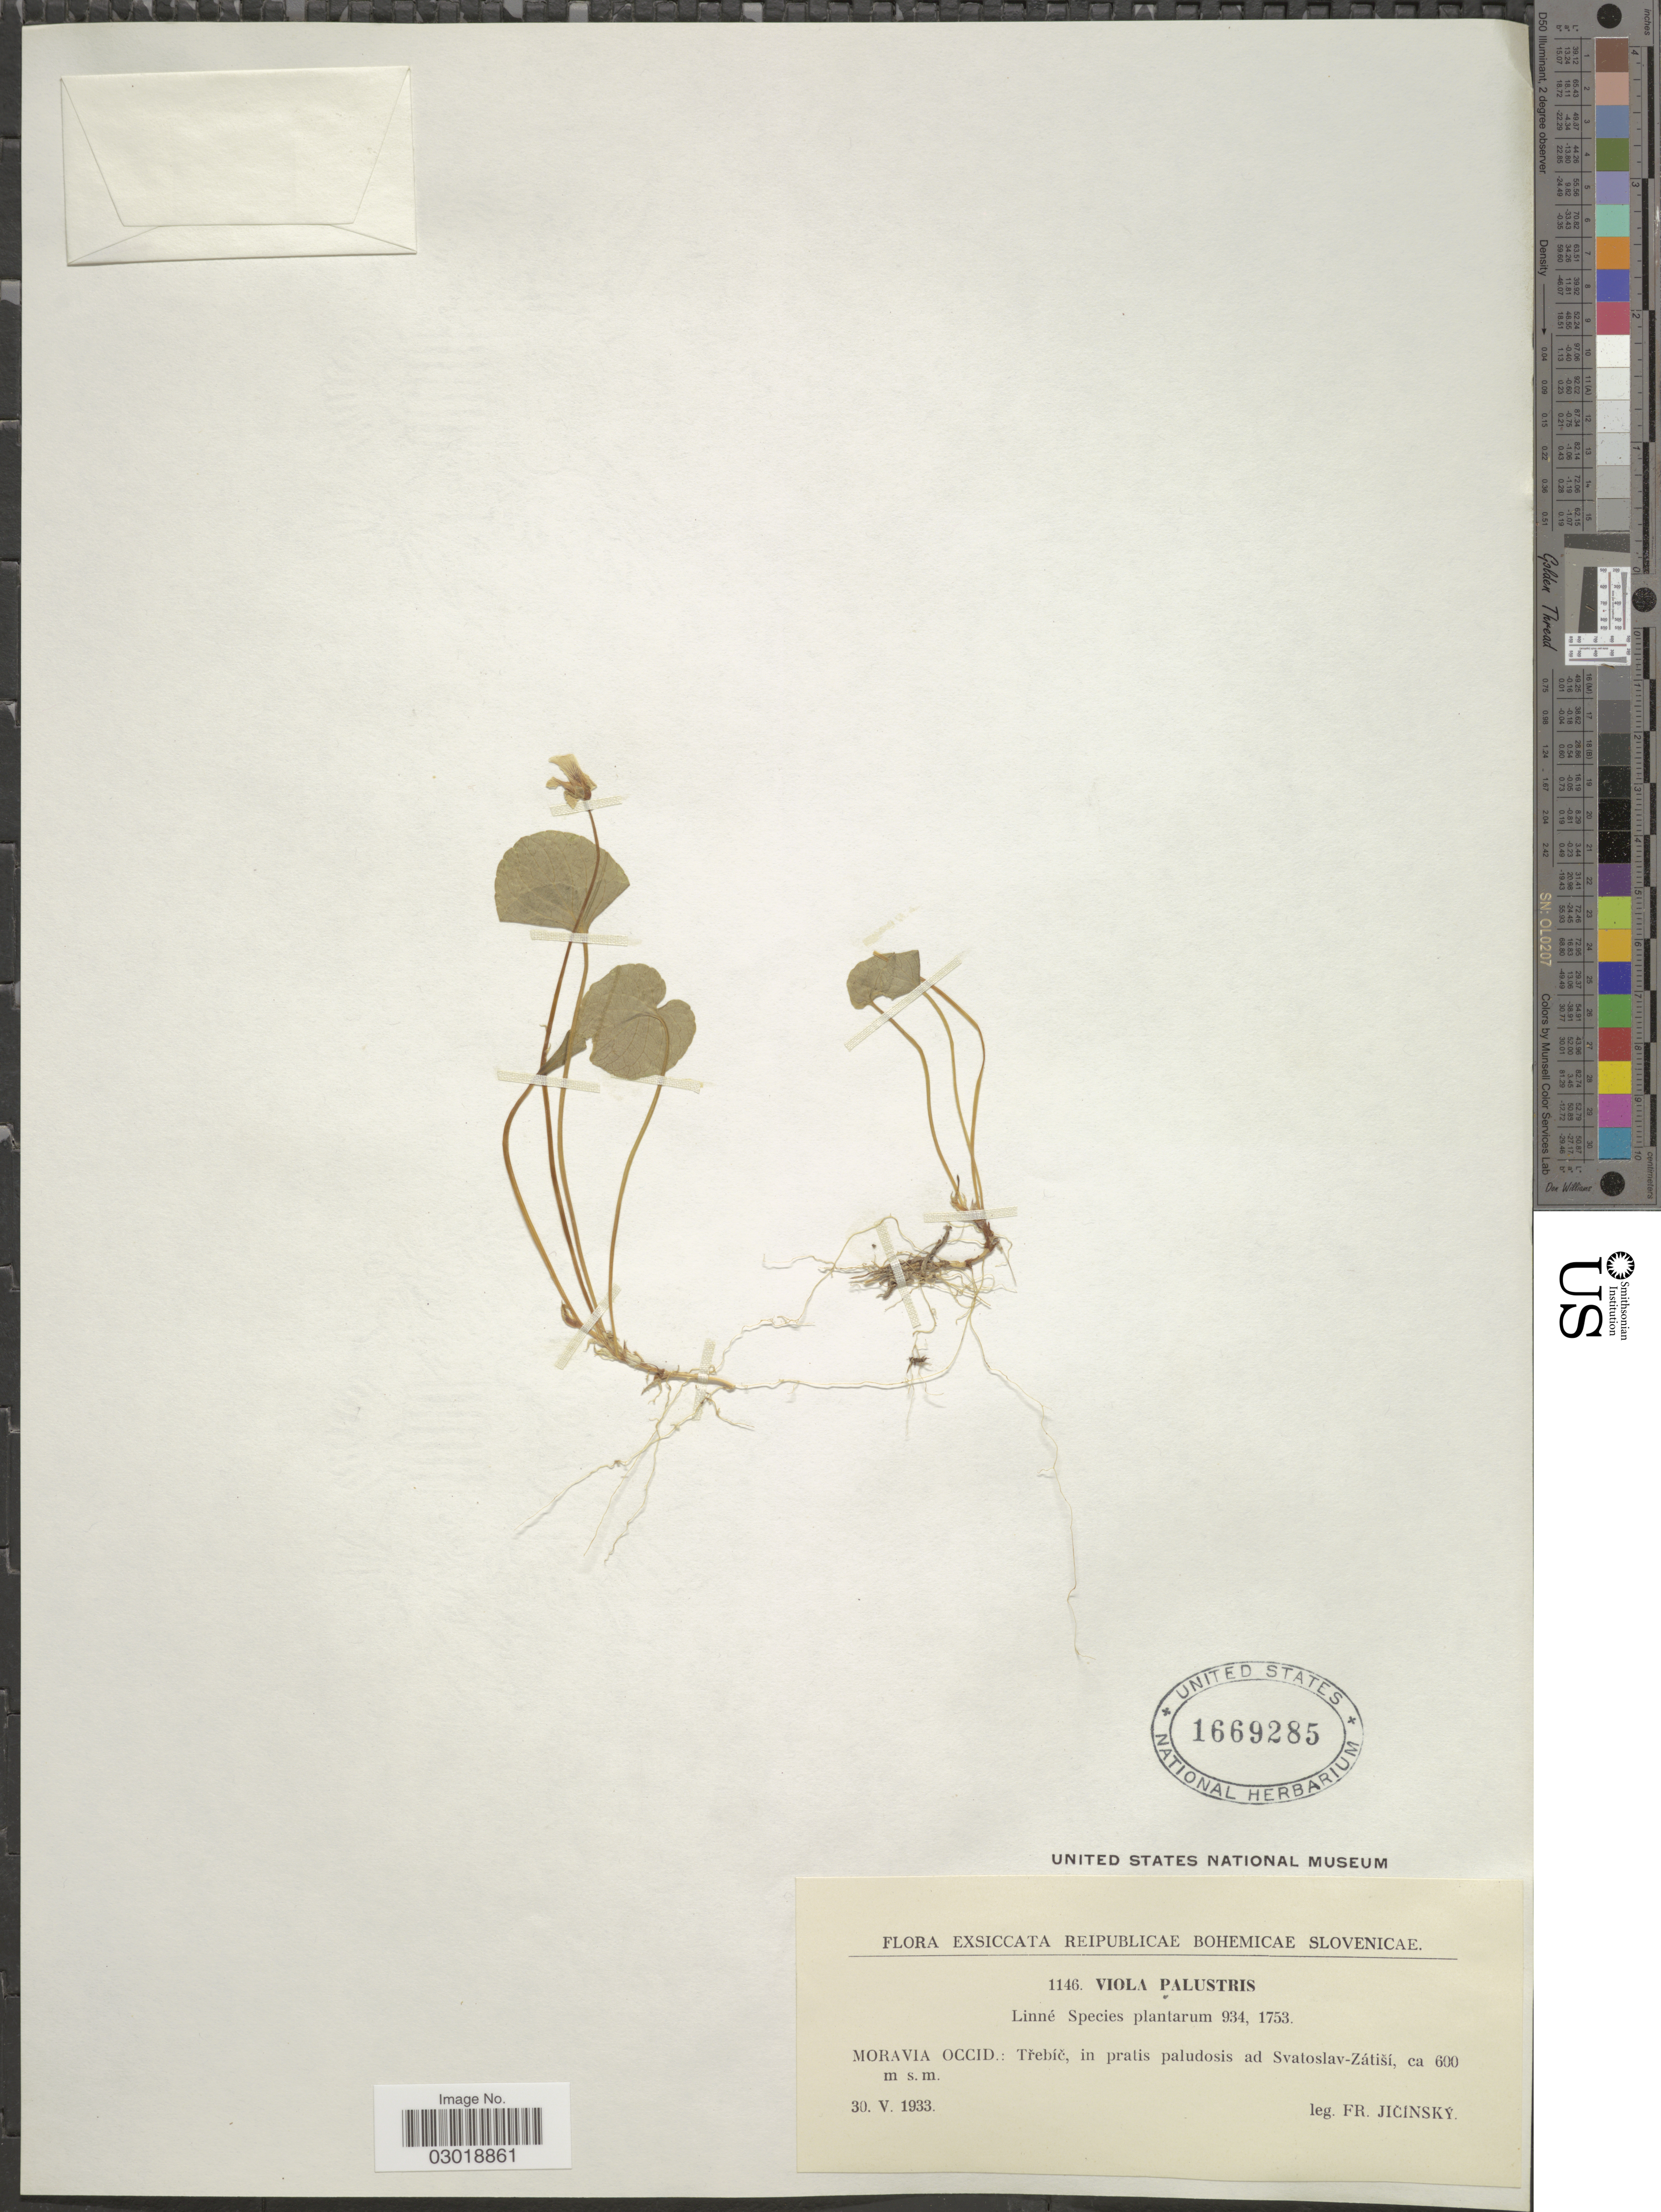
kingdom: Plantae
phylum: Tracheophyta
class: Magnoliopsida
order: Malpighiales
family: Violaceae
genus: Viola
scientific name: Viola palustris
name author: L.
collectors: F. Jicinsky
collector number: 1146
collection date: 1933-05-30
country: Czechia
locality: Reipublicae Bohemicae, Moravia Occid.: Trebíc, in pratis paludosis ad Svatoslav-Zátisí.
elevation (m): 600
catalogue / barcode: US 1669285